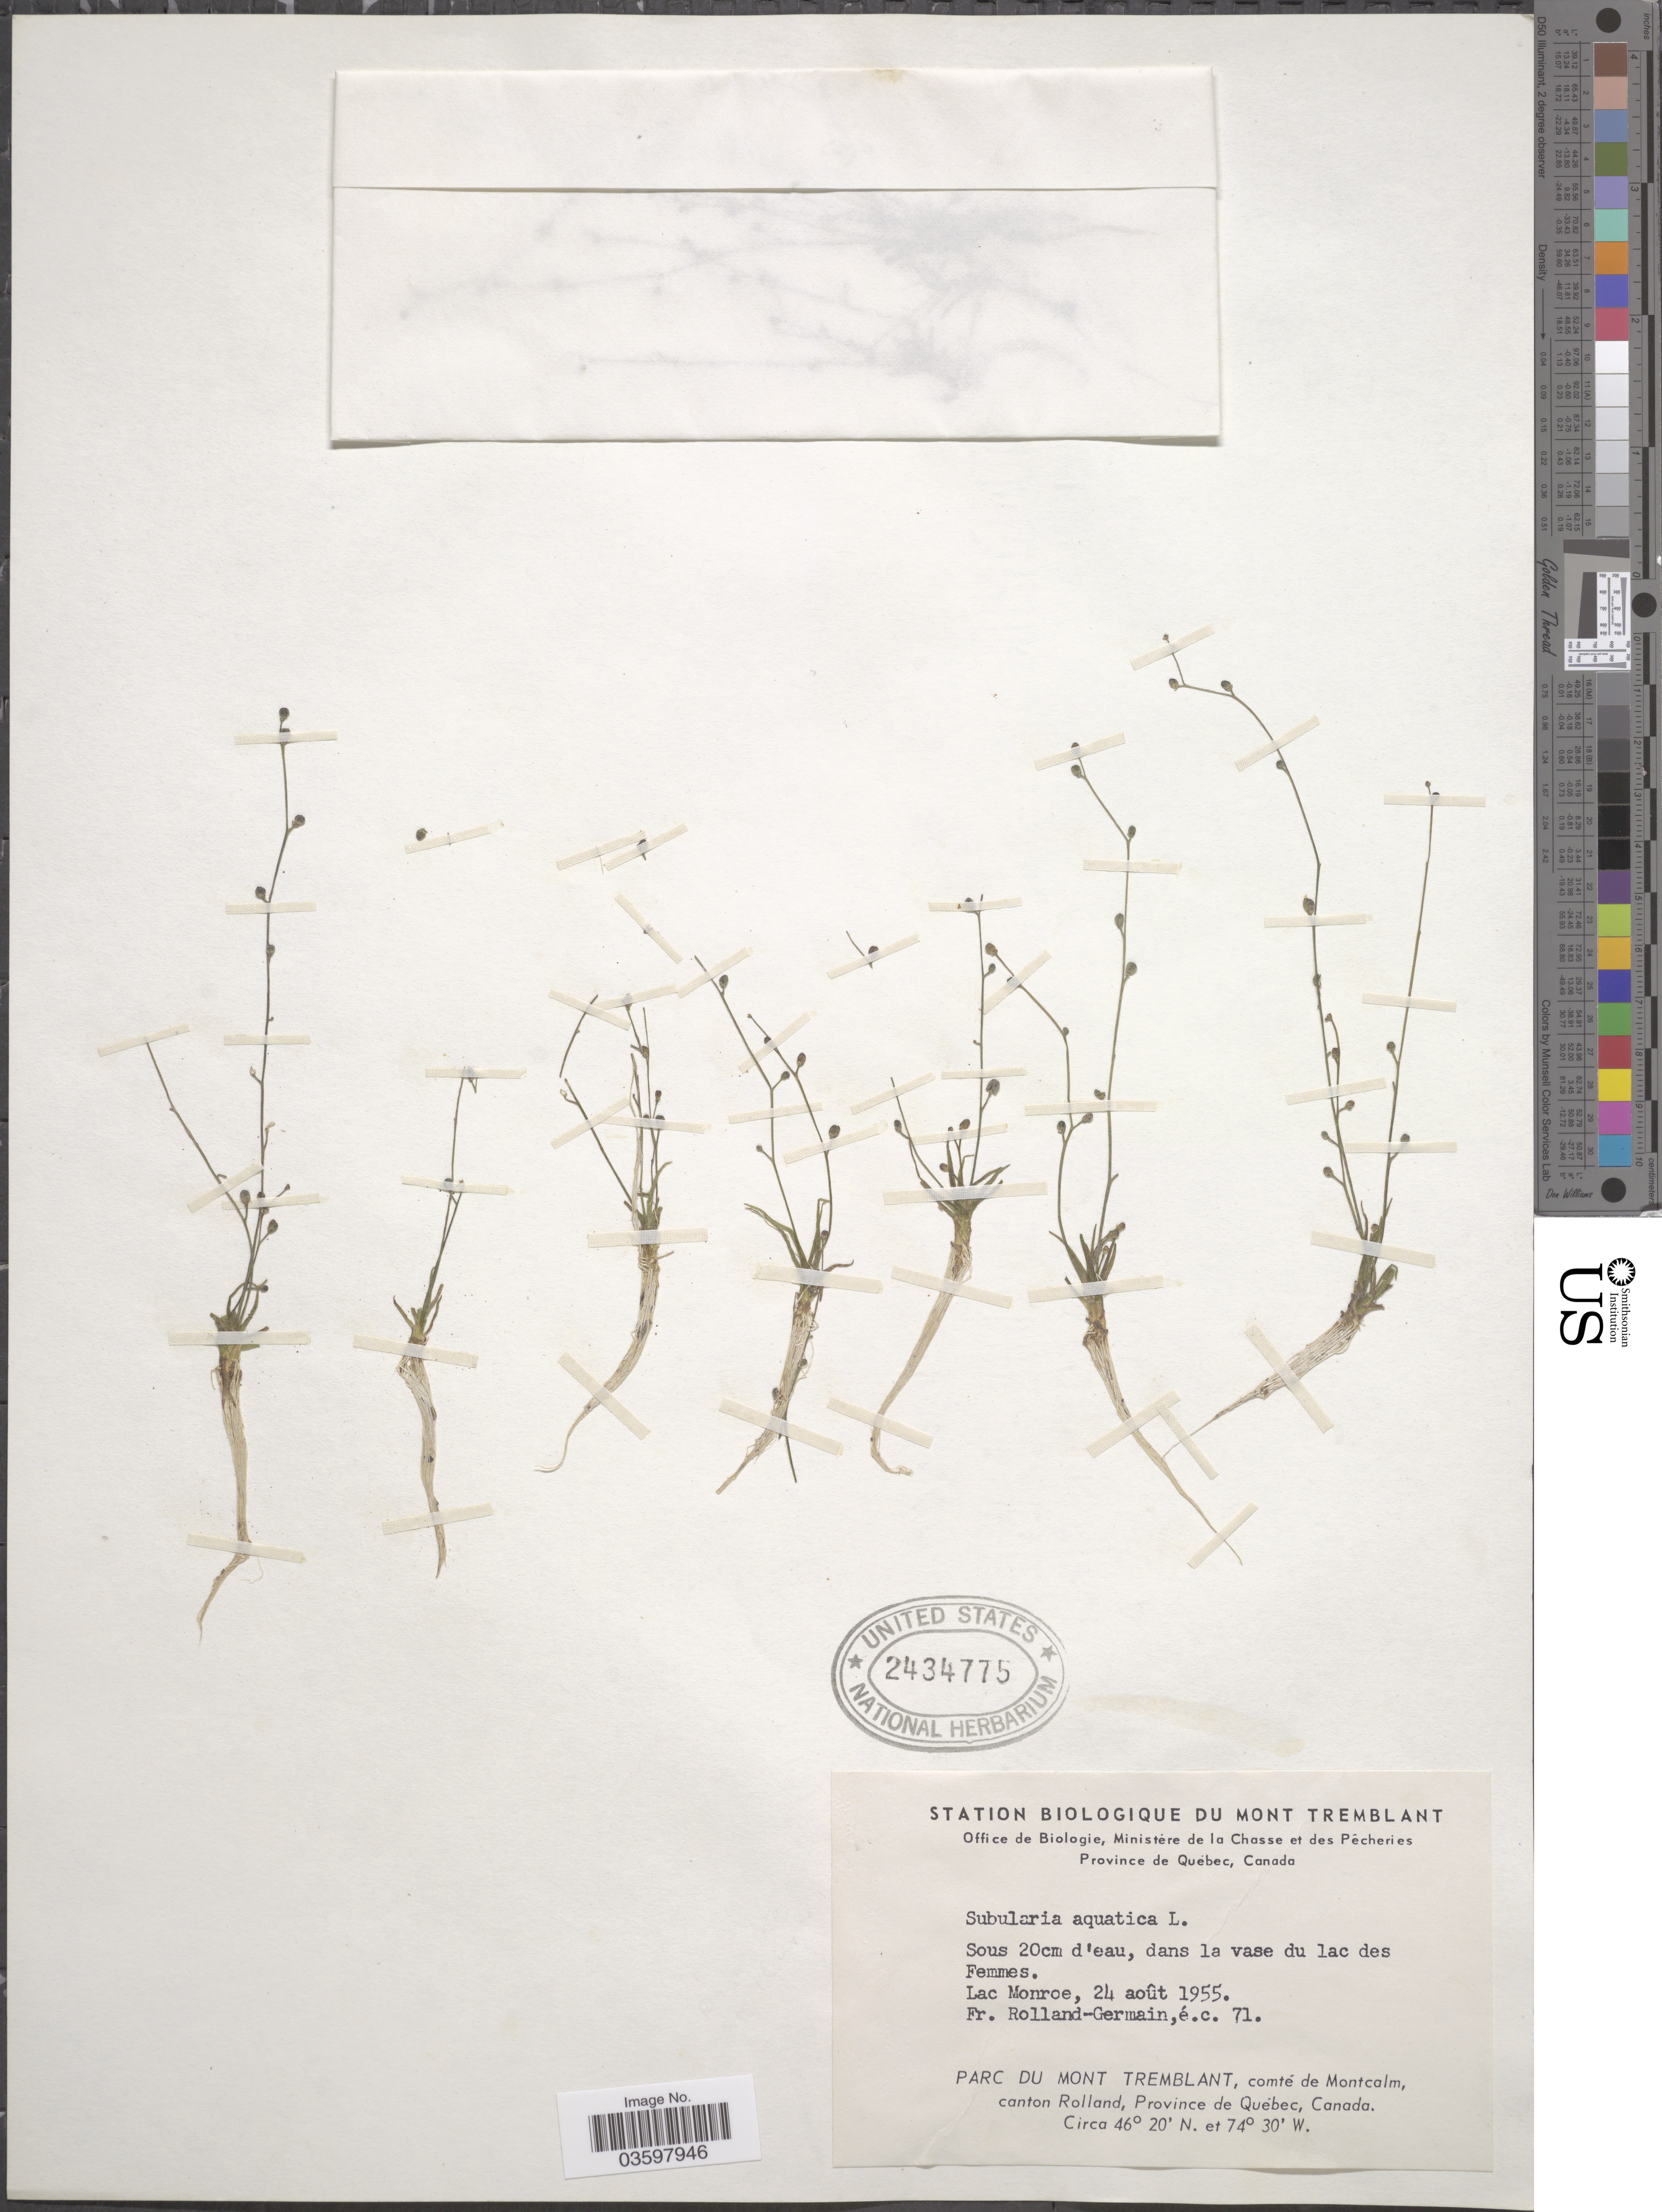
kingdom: Plantae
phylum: Tracheophyta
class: Magnoliopsida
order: Brassicales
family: Brassicaceae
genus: Subularia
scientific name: Subularia aquatica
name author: L.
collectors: Rolland-Germain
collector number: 71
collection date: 1955-08-24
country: Canada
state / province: Quebec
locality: Dans la vase du lac des Femmes. Lac Monroe. Parc du Mont Tremblant, comté de Montcalm, canton Rolland.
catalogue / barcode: US 2434775